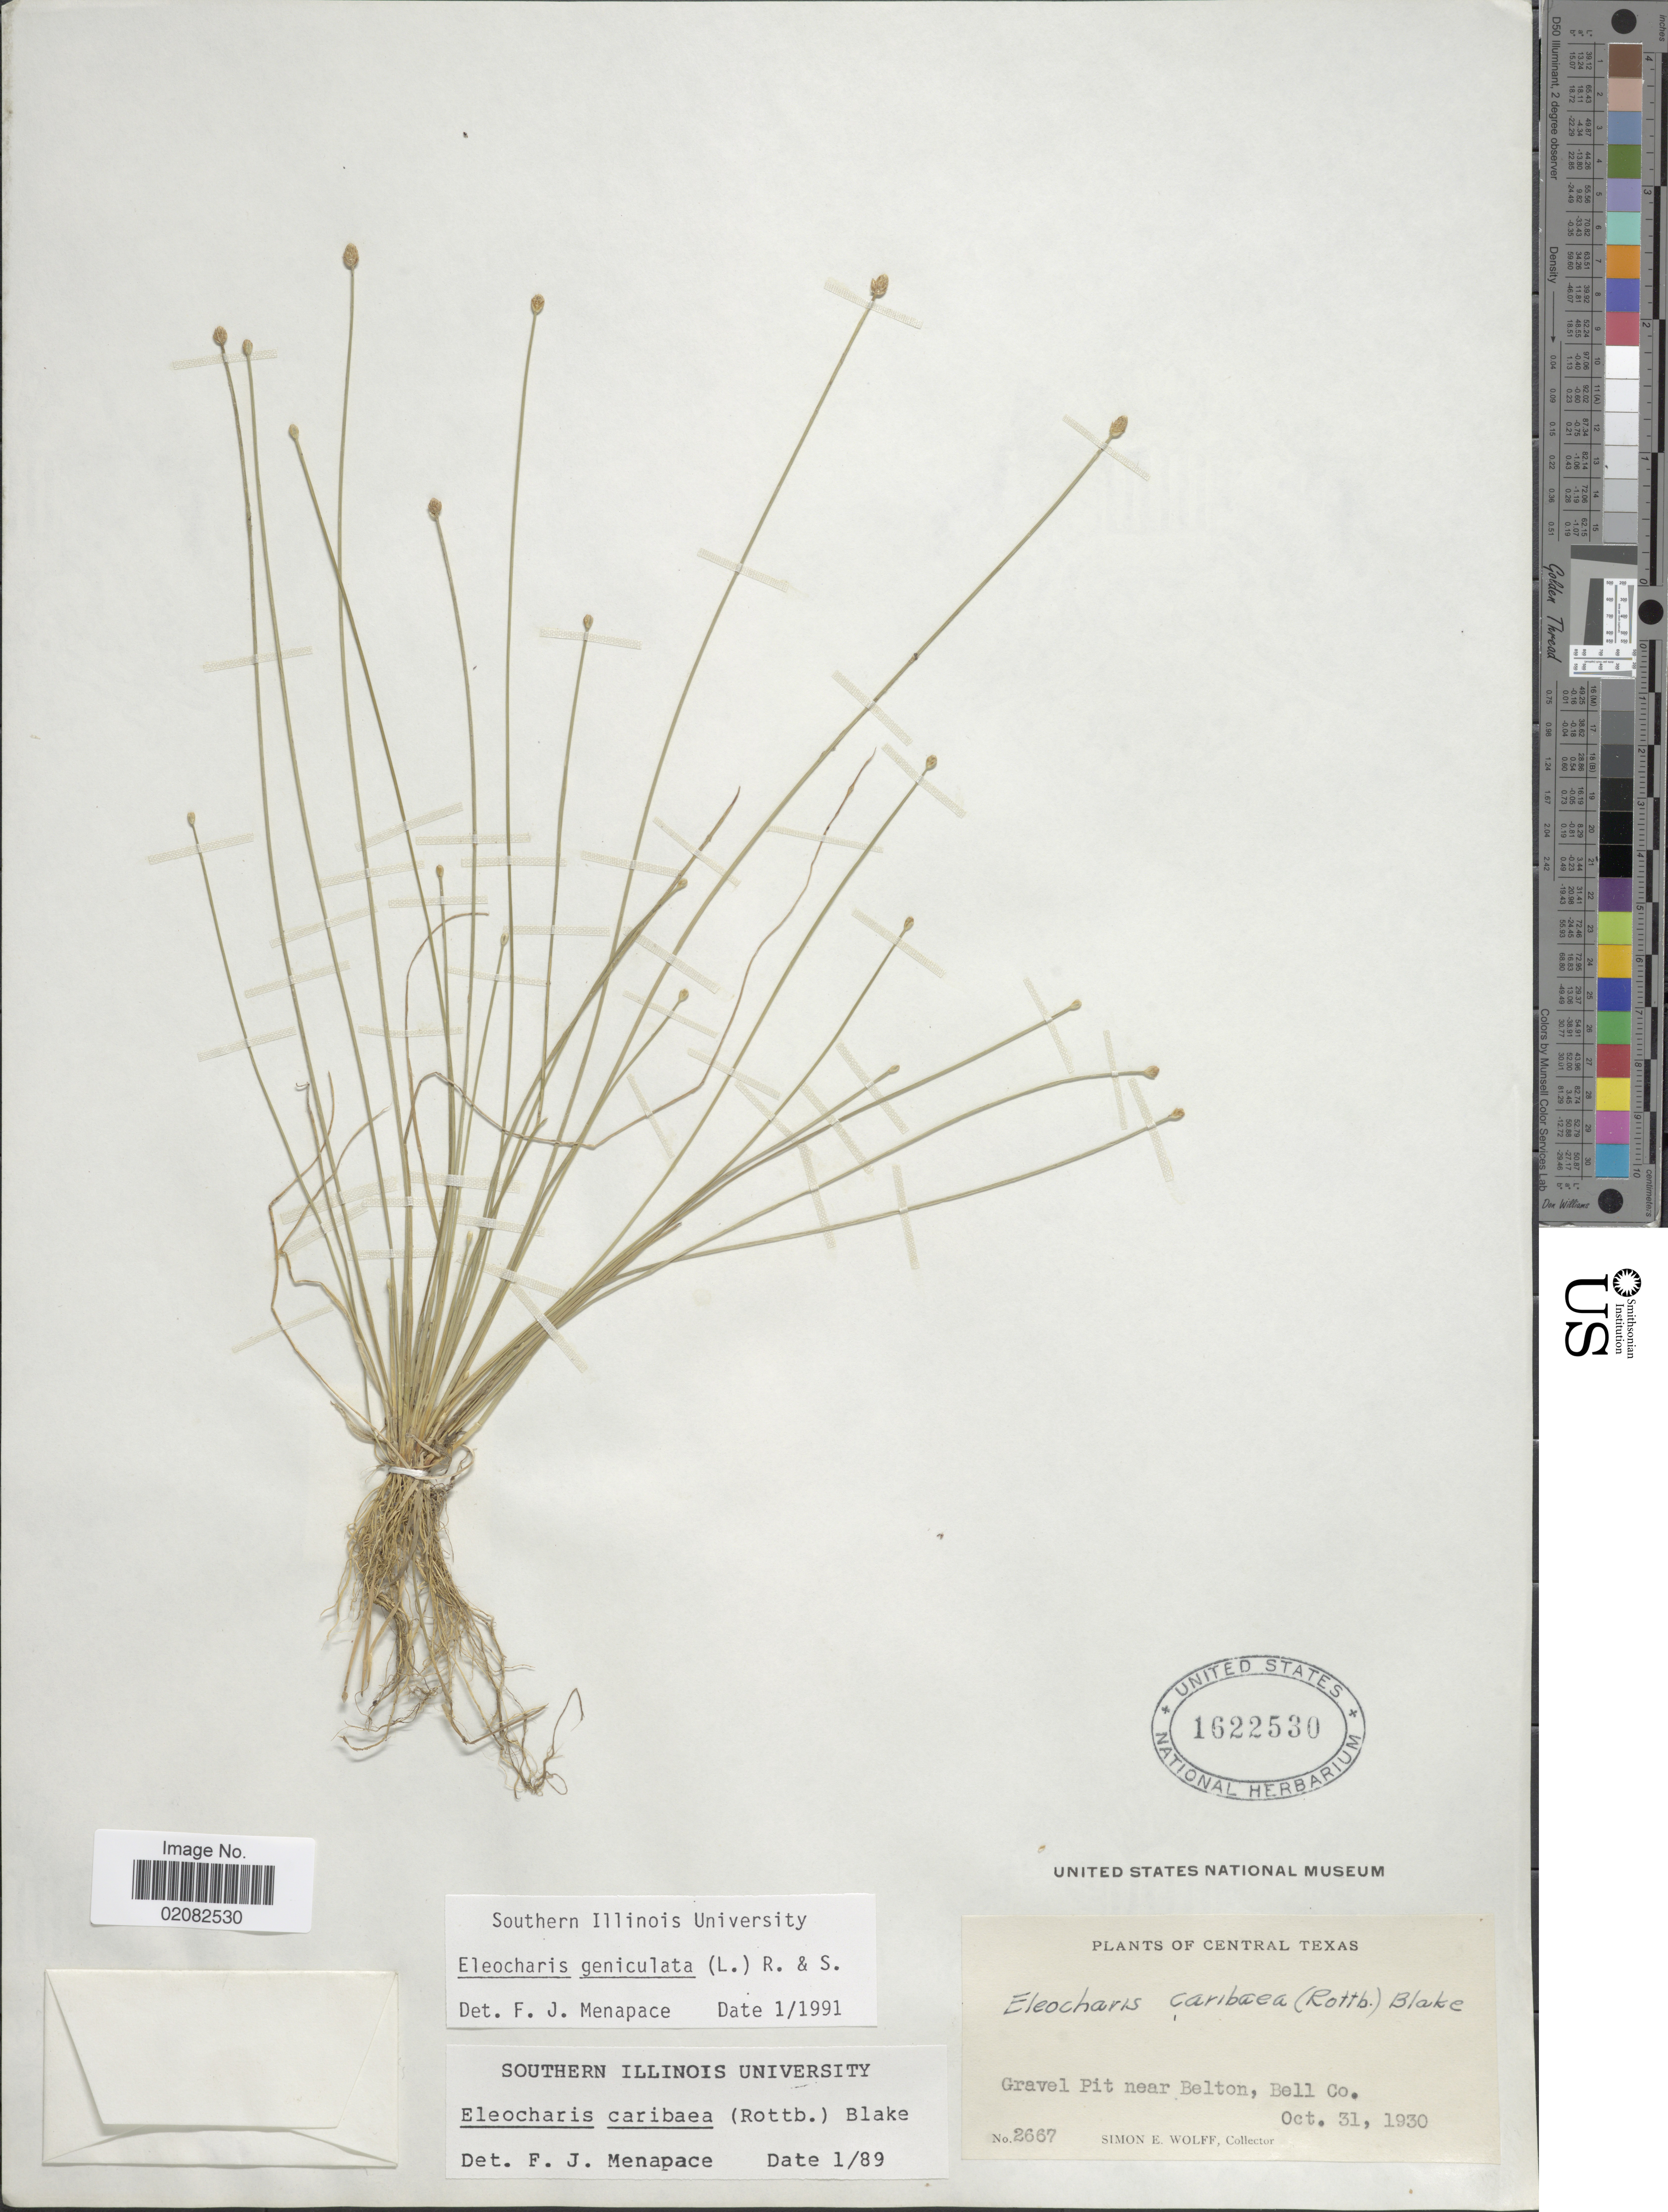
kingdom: Plantae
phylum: Tracheophyta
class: Liliopsida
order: Poales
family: Cyperaceae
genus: Eleocharis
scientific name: Eleocharis geniculata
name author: (L.) Roem. & Schult.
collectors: S. E. Wolff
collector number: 2667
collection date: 1930-10-31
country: United States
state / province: Texas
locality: Central Texas, Gravel Pit near Belton, Bell Co.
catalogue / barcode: US 1622530